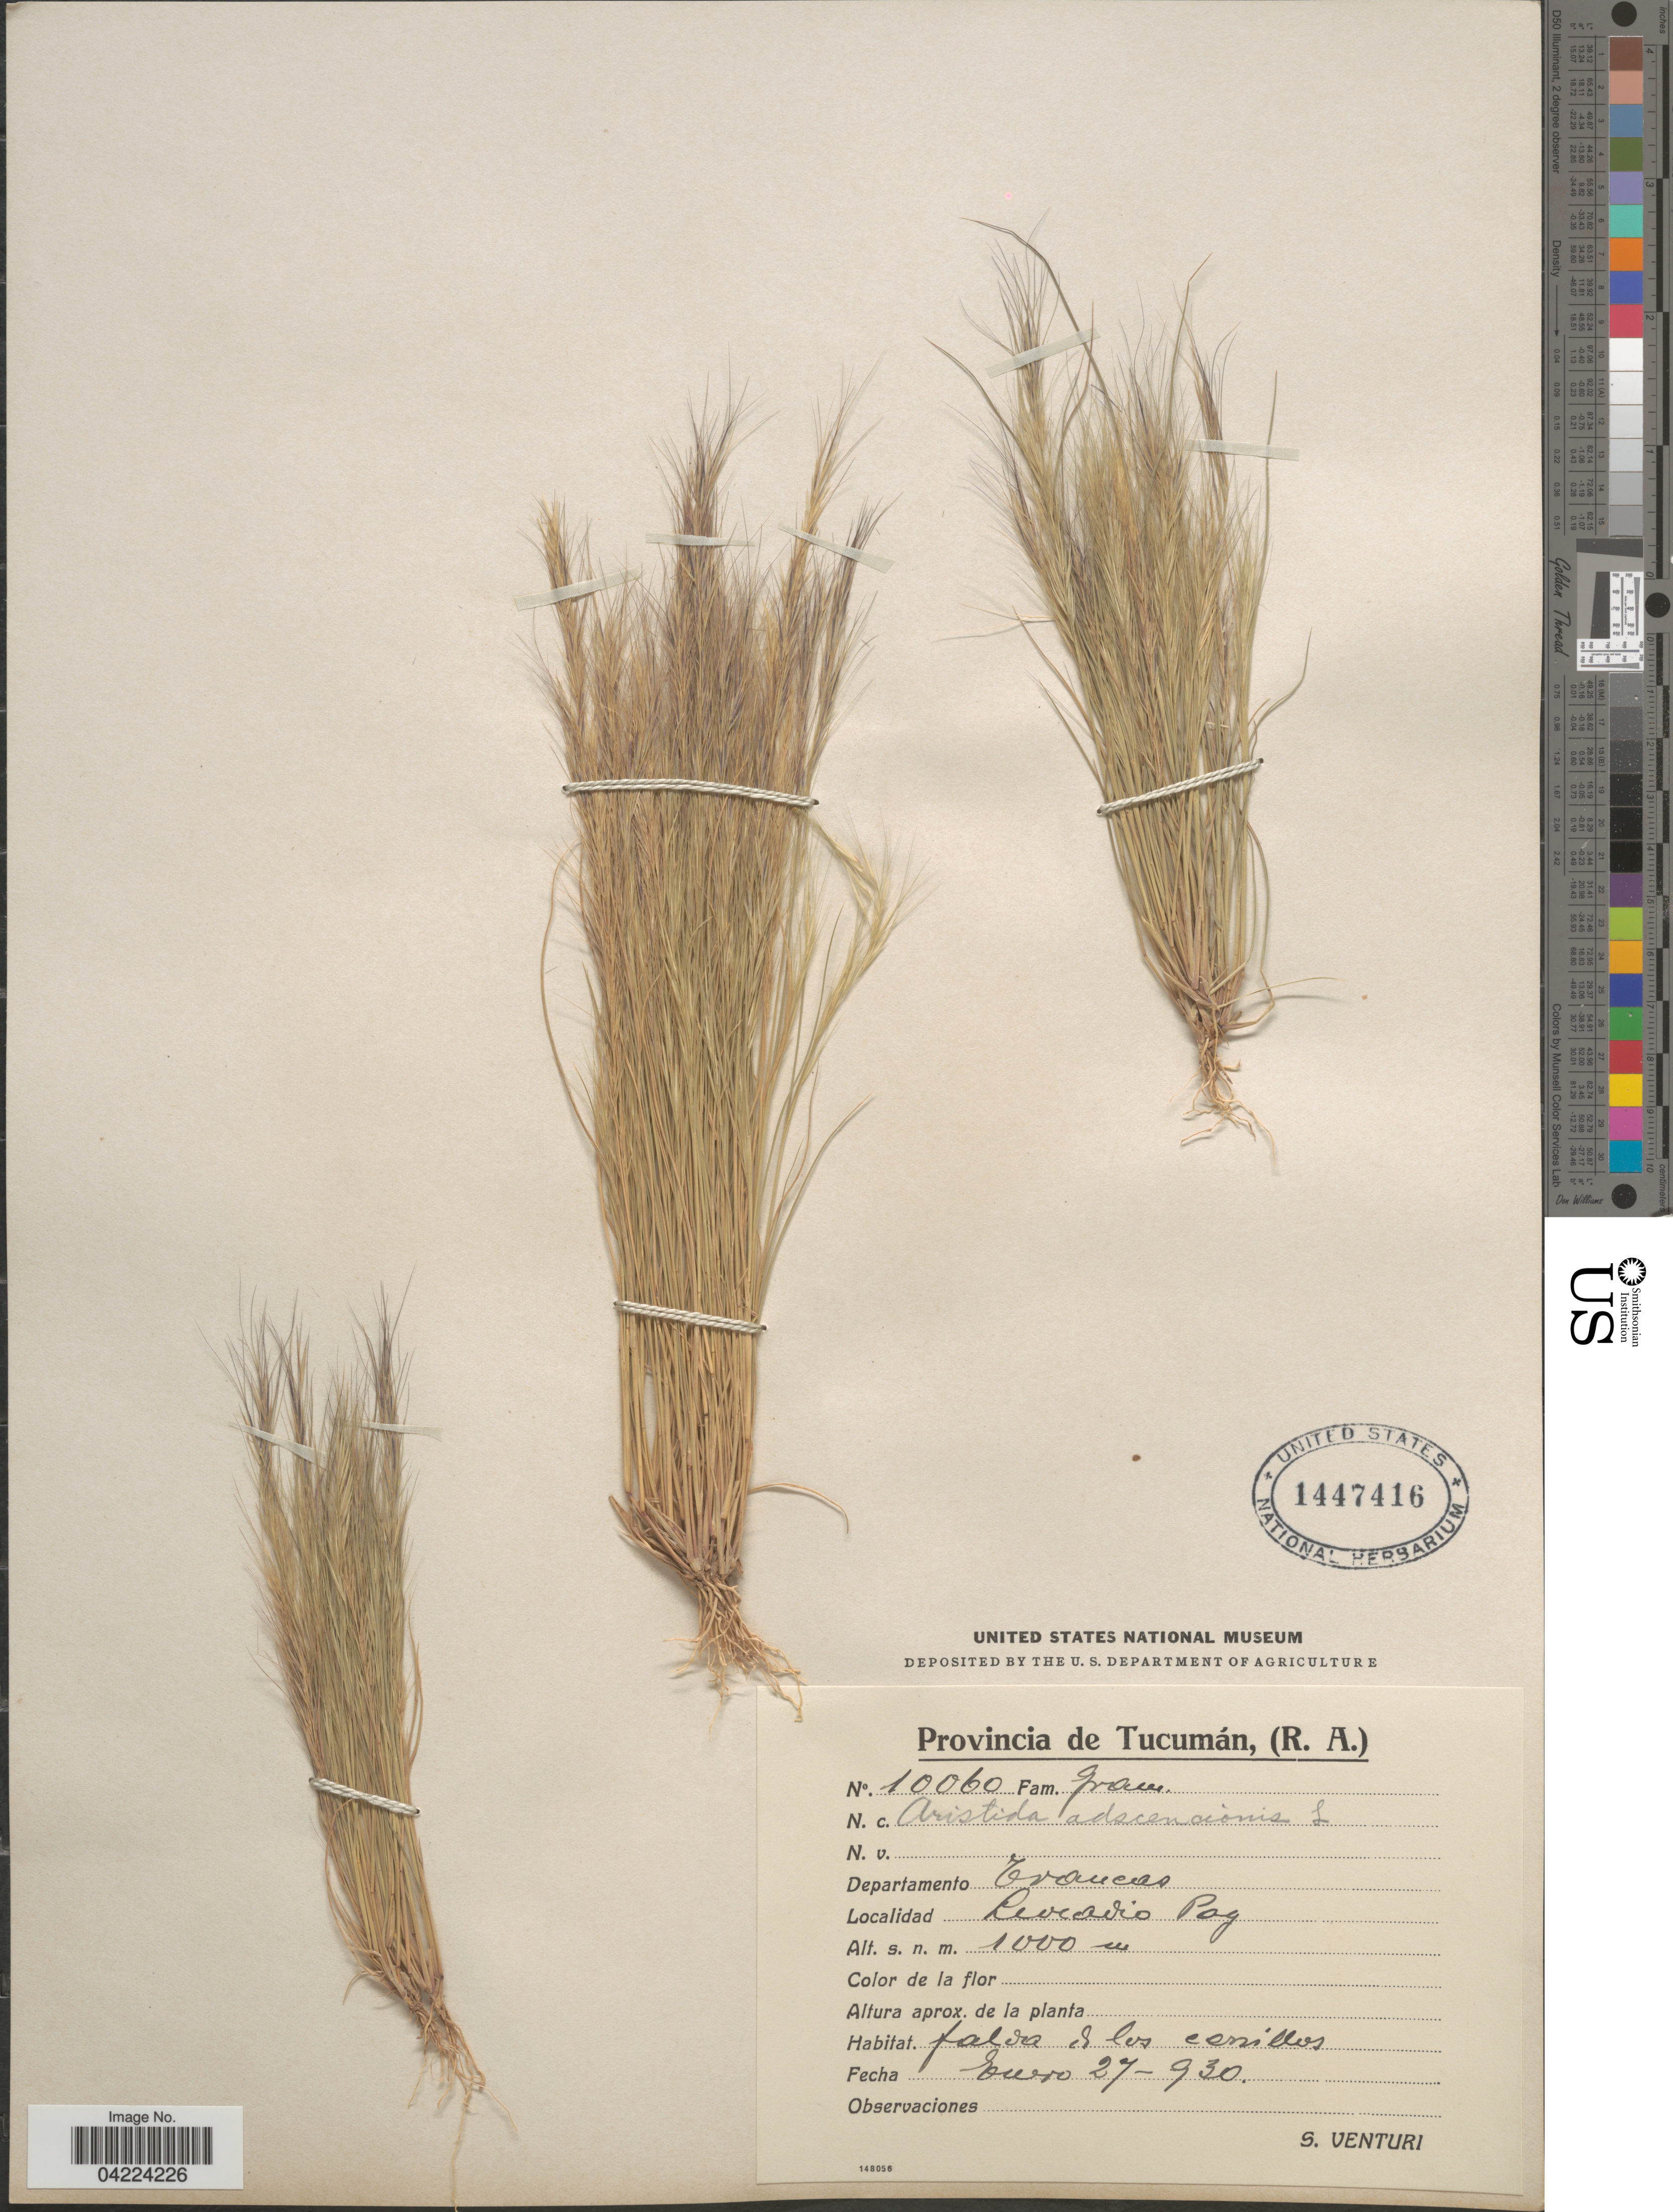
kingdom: Plantae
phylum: Tracheophyta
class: Liliopsida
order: Poales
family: Poaceae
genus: Aristida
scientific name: Aristida adscensionis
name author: L.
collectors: S. Venturi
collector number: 10060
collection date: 1930-01-27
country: Argentina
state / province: Tucuman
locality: Departamento Trancas. Leocadio Paz.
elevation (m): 1000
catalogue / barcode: US 1447416